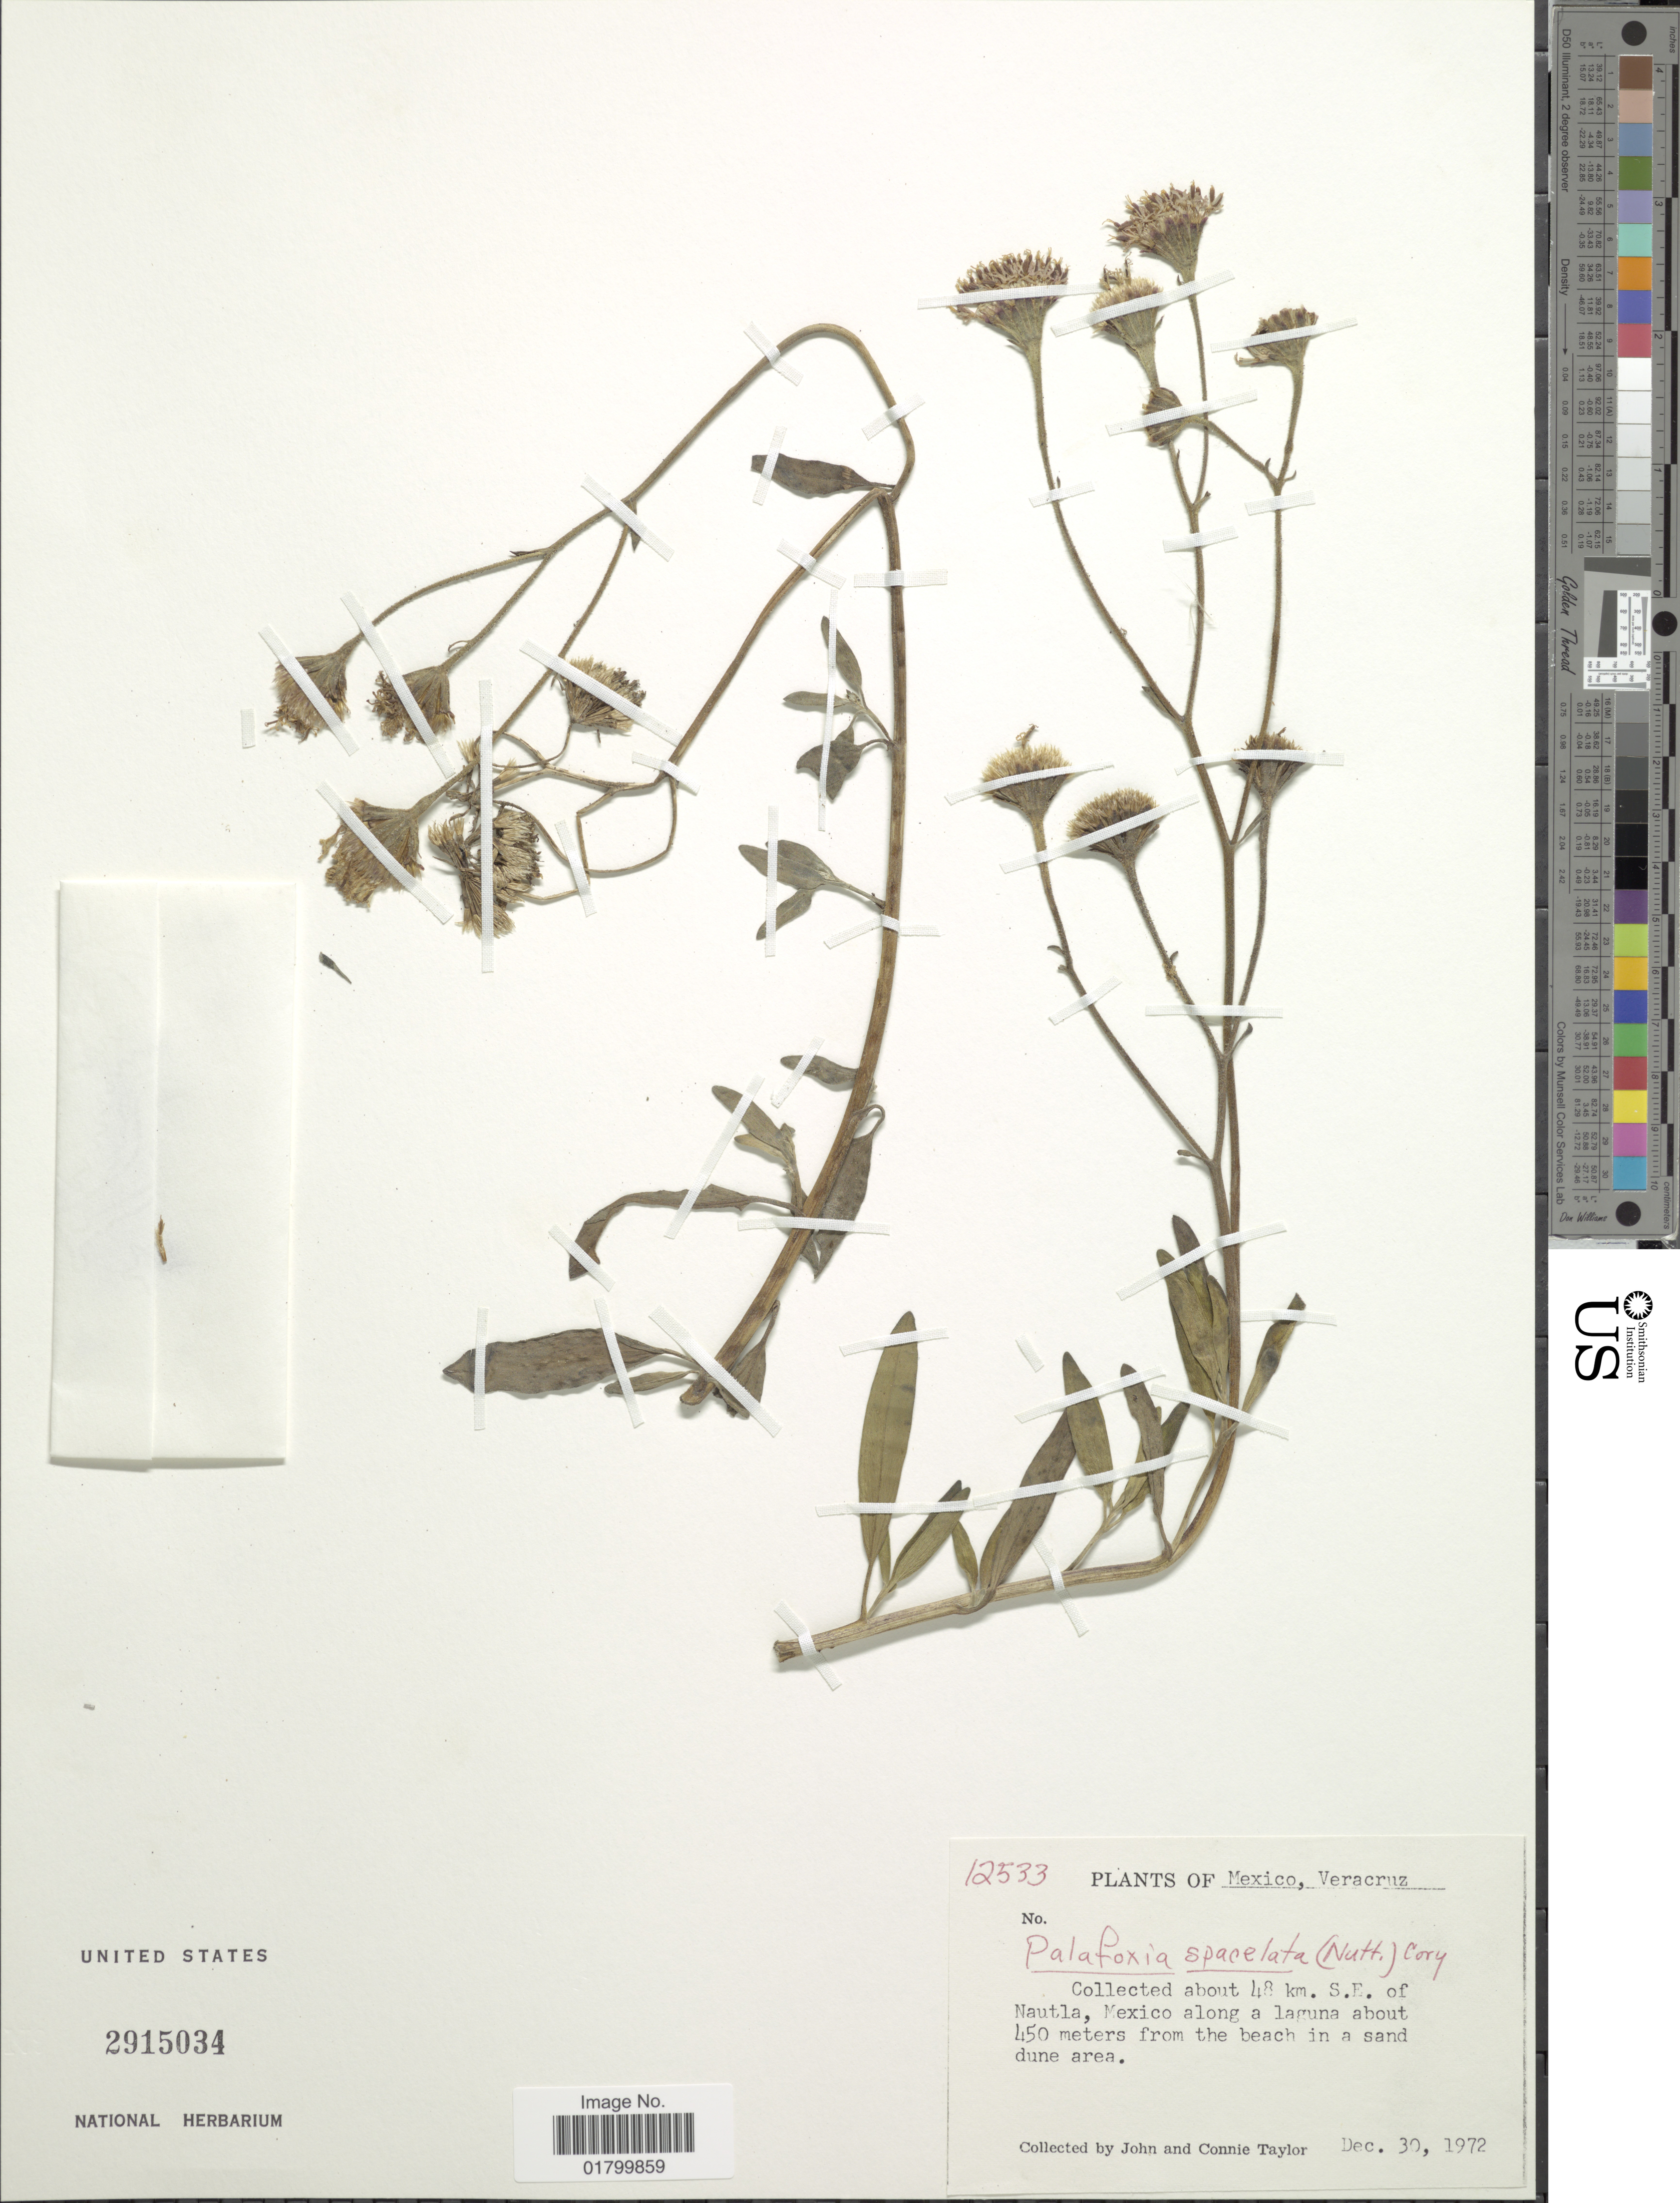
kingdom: Plantae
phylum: Tracheophyta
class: Magnoliopsida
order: Asterales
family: Asteraceae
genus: Palafoxia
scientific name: Palafoxia sphacelata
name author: (Nutt. ex Torr.) Cory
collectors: J. Taylor & C. Taylor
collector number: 12533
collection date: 1972-12-30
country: Mexico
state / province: Veracruz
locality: Mexico, Veracruz, About 48 km. S. E. of Nautla, Mexico along a laguna about 450 m from the beach in a sand dune area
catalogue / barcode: US 2915034